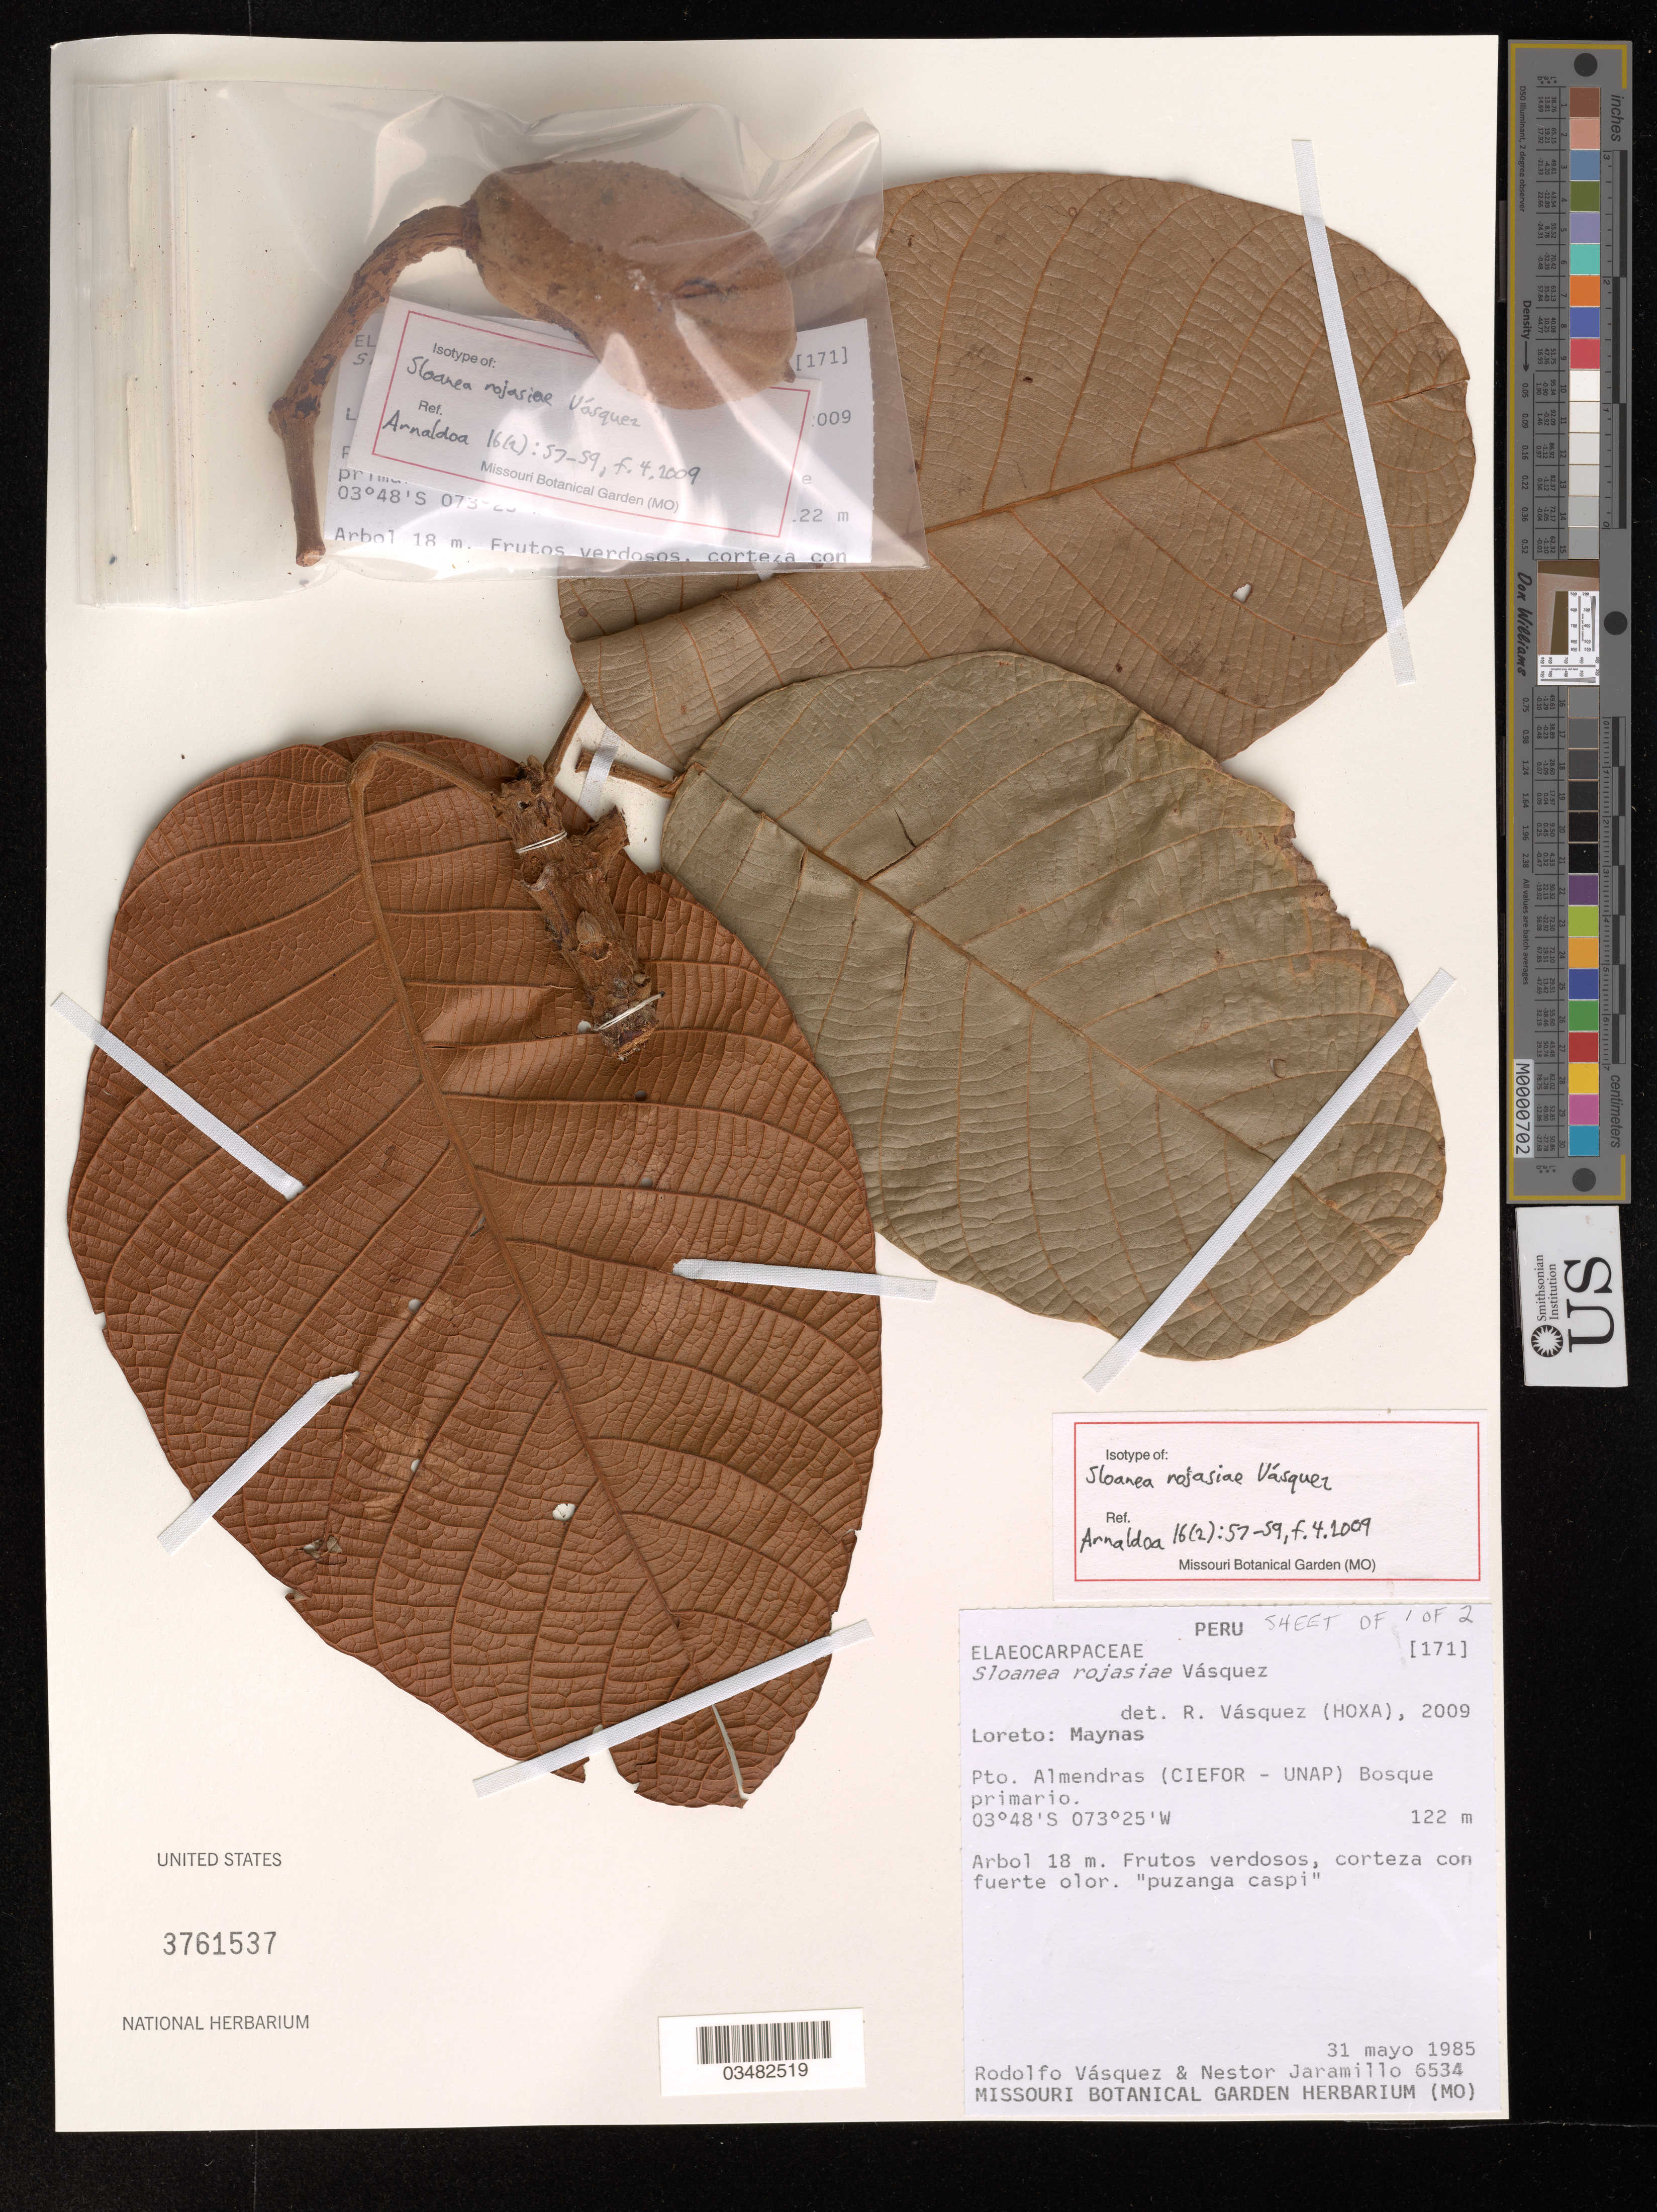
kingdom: Plantae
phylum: Tracheophyta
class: Magnoliopsida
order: Oxalidales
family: Elaeocarpaceae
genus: Sloanea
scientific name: Sloanea rojasiae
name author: Vásquez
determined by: Vásquez, Rodolfo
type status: Isotype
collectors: R. Vásquez & N. Jaramillo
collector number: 6534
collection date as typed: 31 Mayo 1985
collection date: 1985-05-31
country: Peru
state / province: Loreto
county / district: Maynas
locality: Pto. Almendras, Ciefor- Unap.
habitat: bosque primario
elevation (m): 122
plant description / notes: Sheet 1 of 2 Sheet 2: USNH 3761538; BC03482520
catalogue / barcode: US 3761537